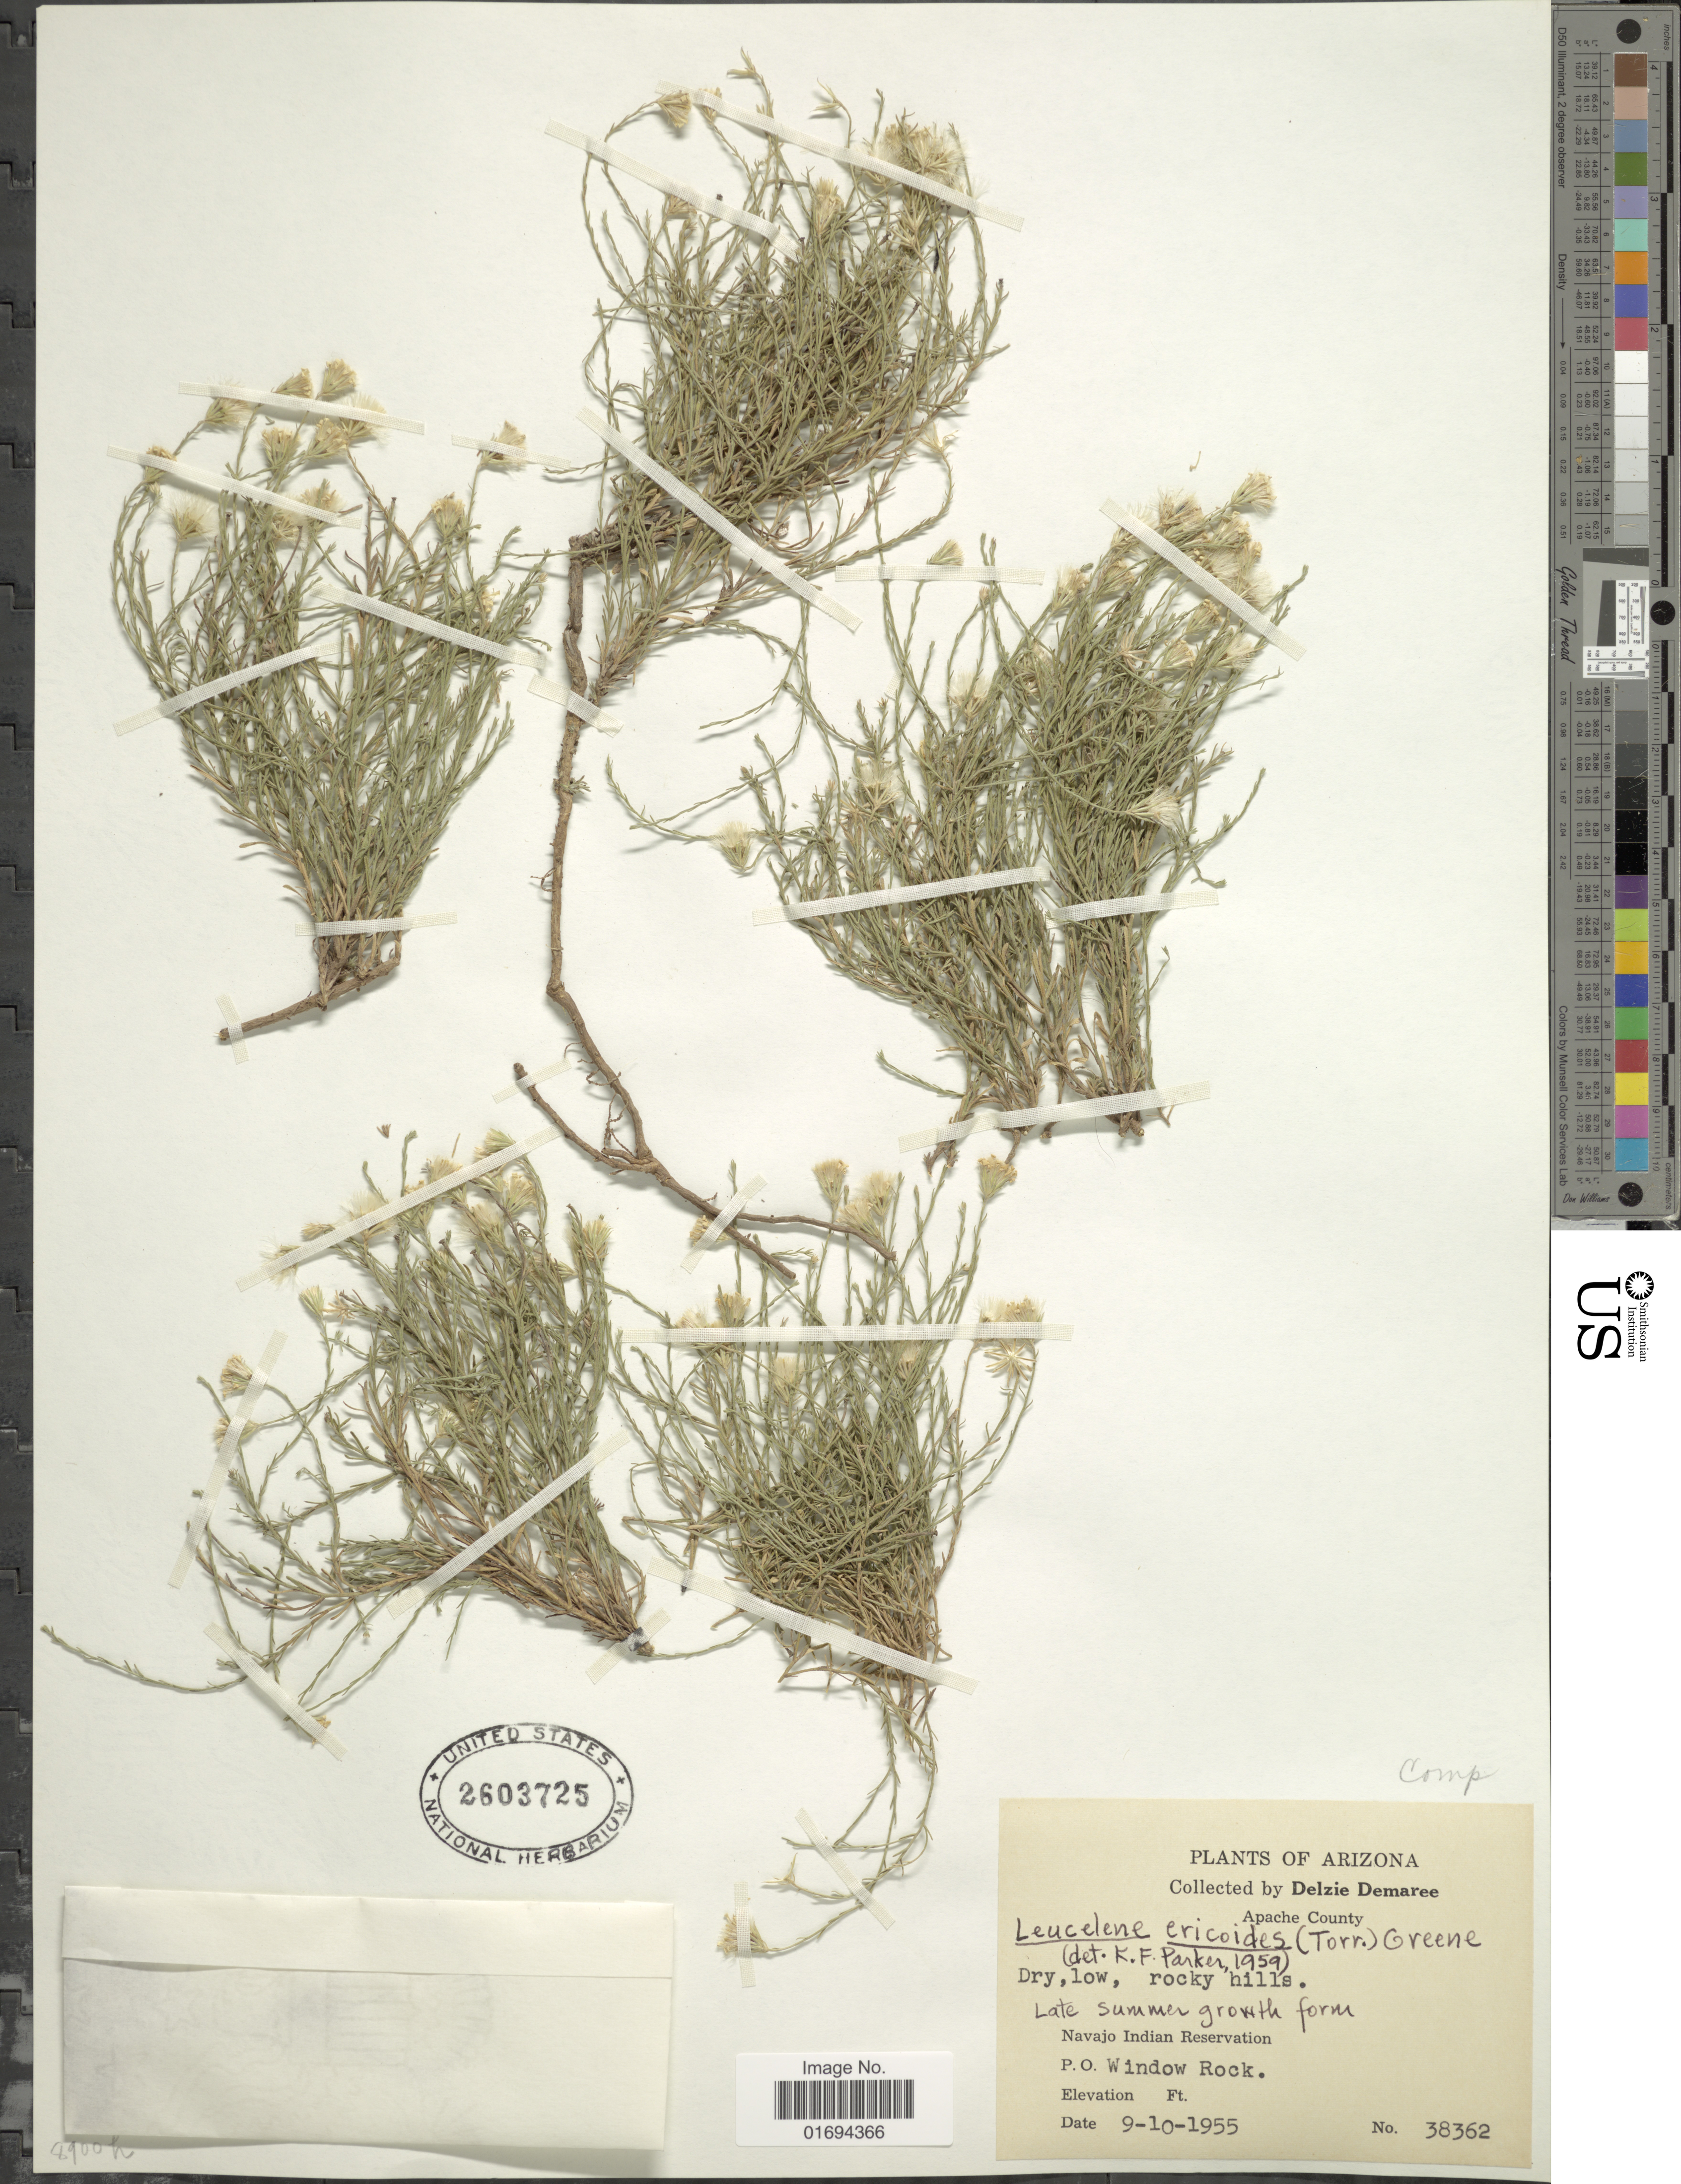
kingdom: Plantae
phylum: Tracheophyta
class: Magnoliopsida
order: Asterales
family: Asteraceae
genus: Chaetopappa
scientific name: Chaetopappa ericoides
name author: (Torr.) G.L. Nesom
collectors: D. Demaree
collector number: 38362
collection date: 1955-09-10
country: United States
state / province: Arizona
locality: Navajo Indian Reservation, P. O. Window Rock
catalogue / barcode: US 2603725